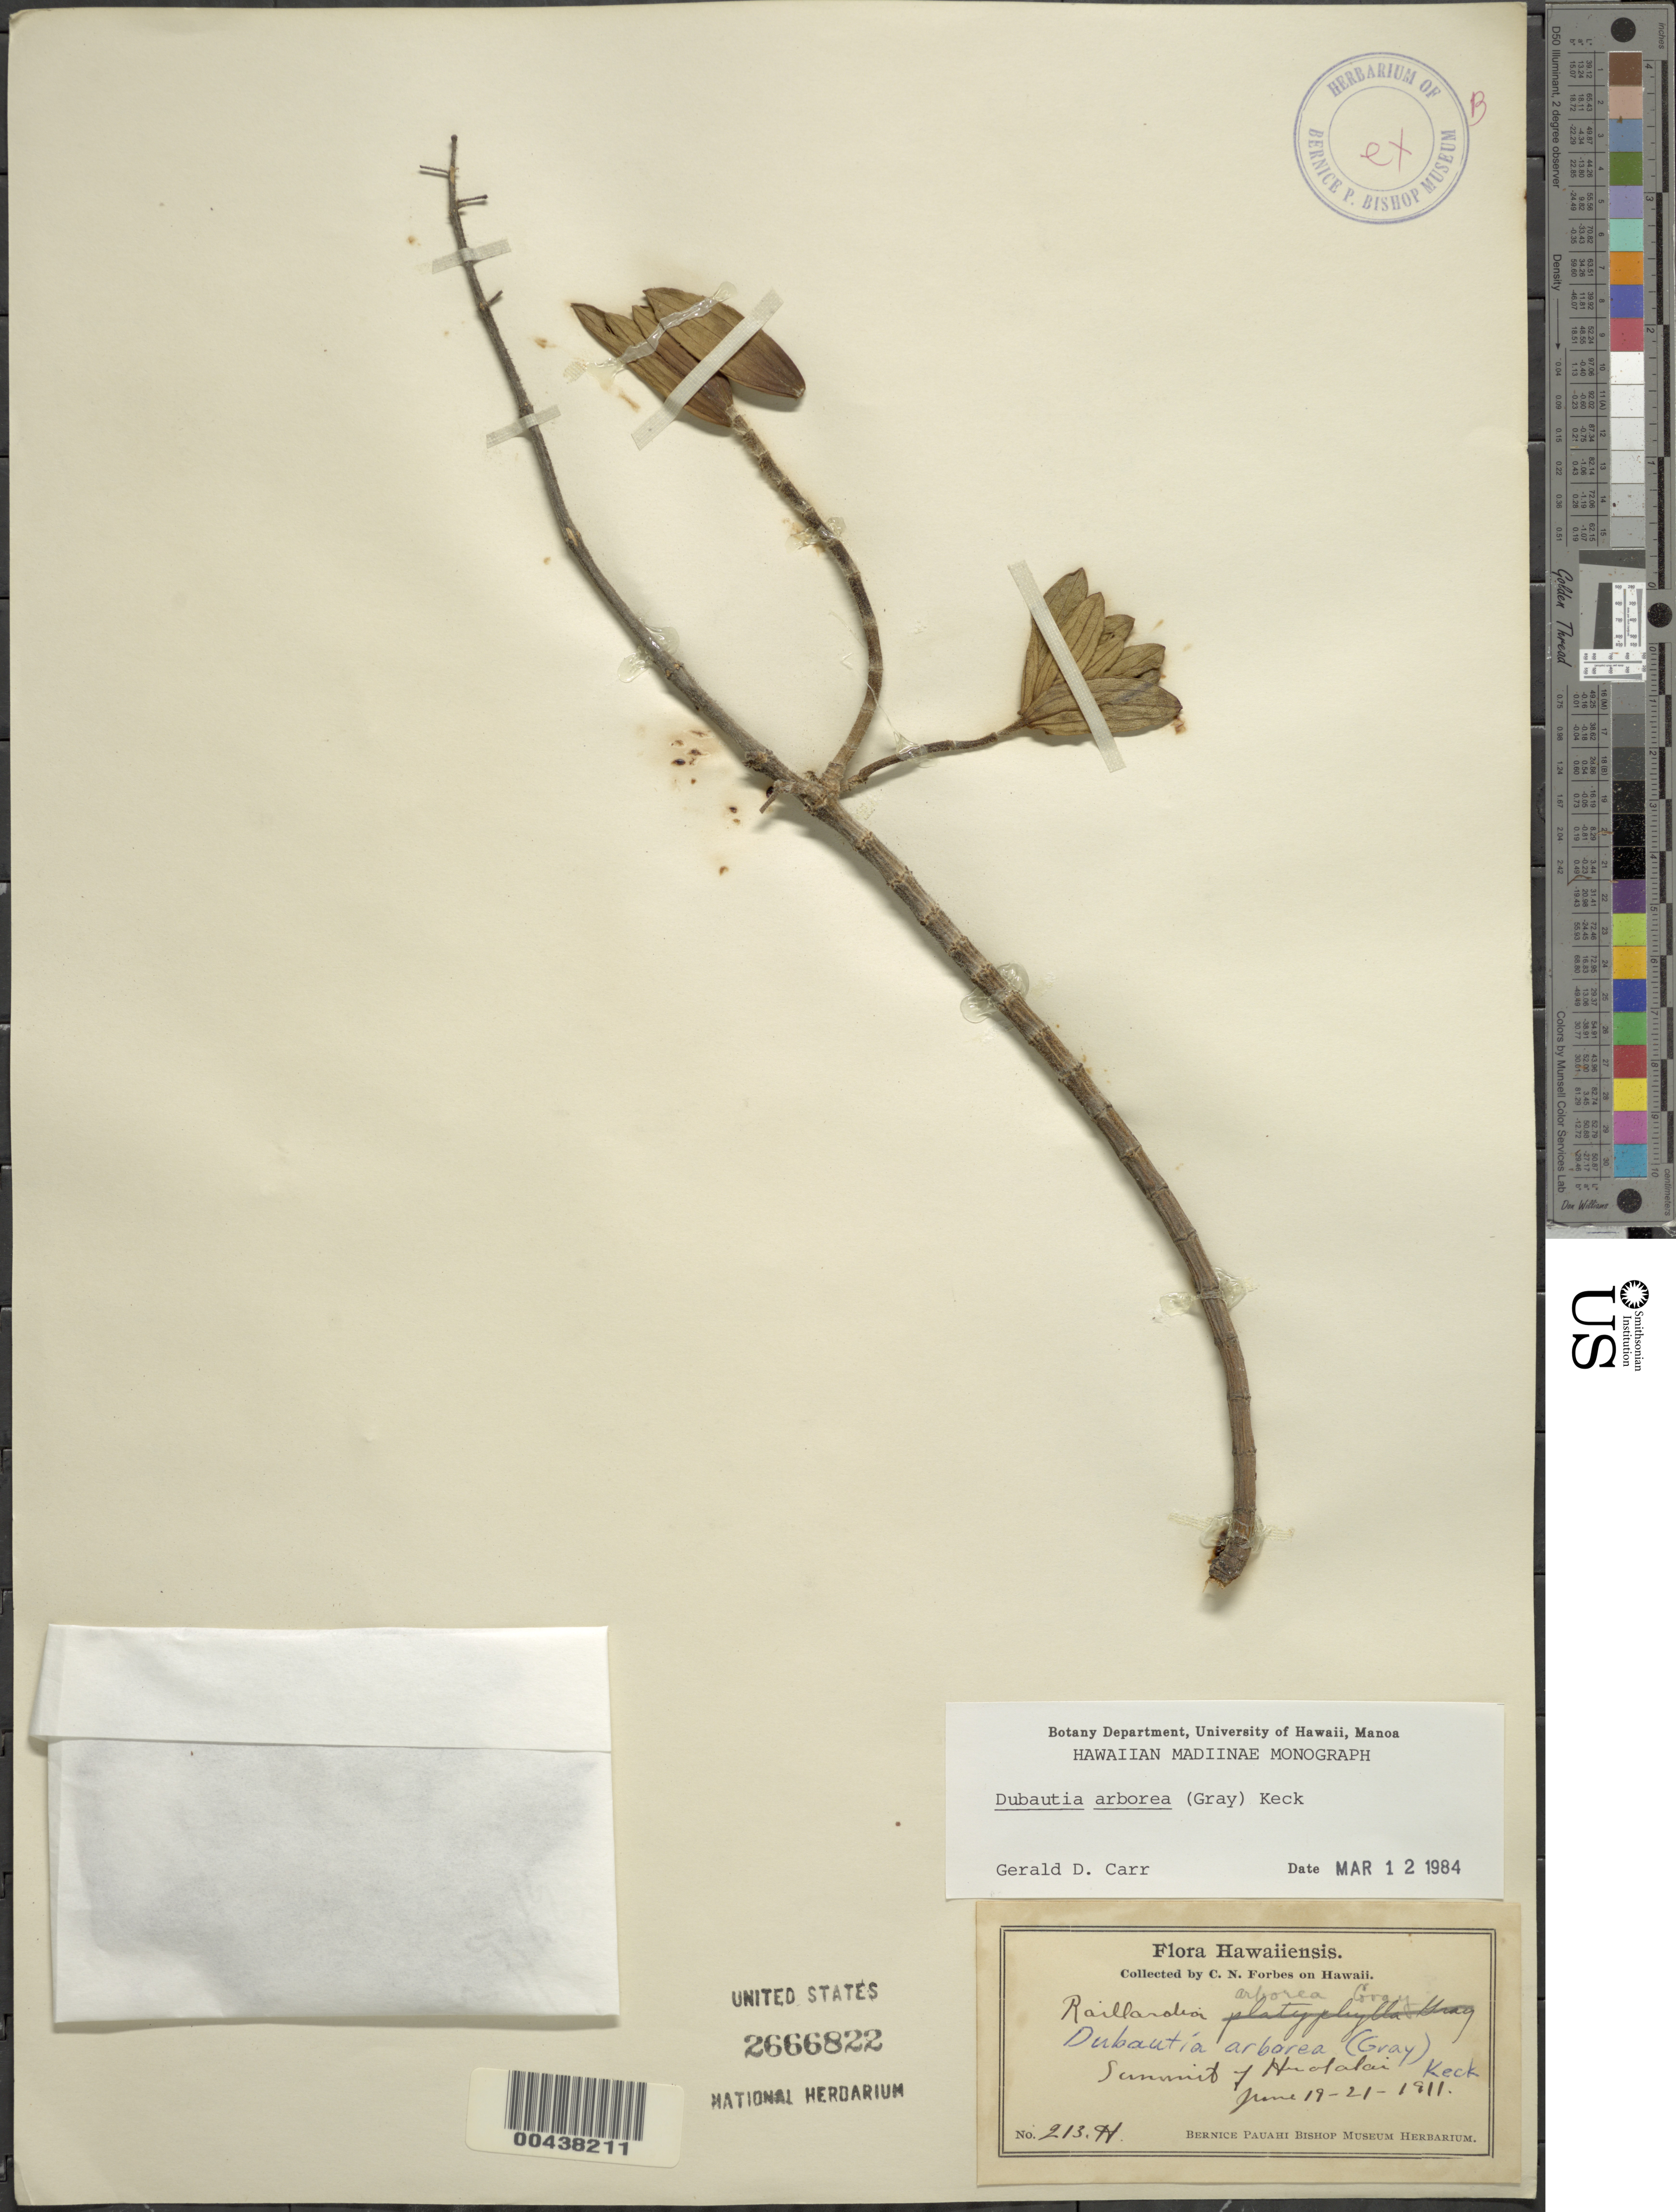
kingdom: Plantae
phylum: Tracheophyta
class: Magnoliopsida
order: Asterales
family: Asteraceae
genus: Dubautia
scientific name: Dubautia arborea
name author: (A. Gray) D.D. Keck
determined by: Carr, G. D.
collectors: C. N. Forbes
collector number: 213.H.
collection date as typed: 19 Jun 1911 to 21 Jun 1911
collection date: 1911-06-19/1911-06-21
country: United States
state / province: Hawaii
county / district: Hawaii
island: Hawaii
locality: Summit of Hualalai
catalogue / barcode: US 2666822